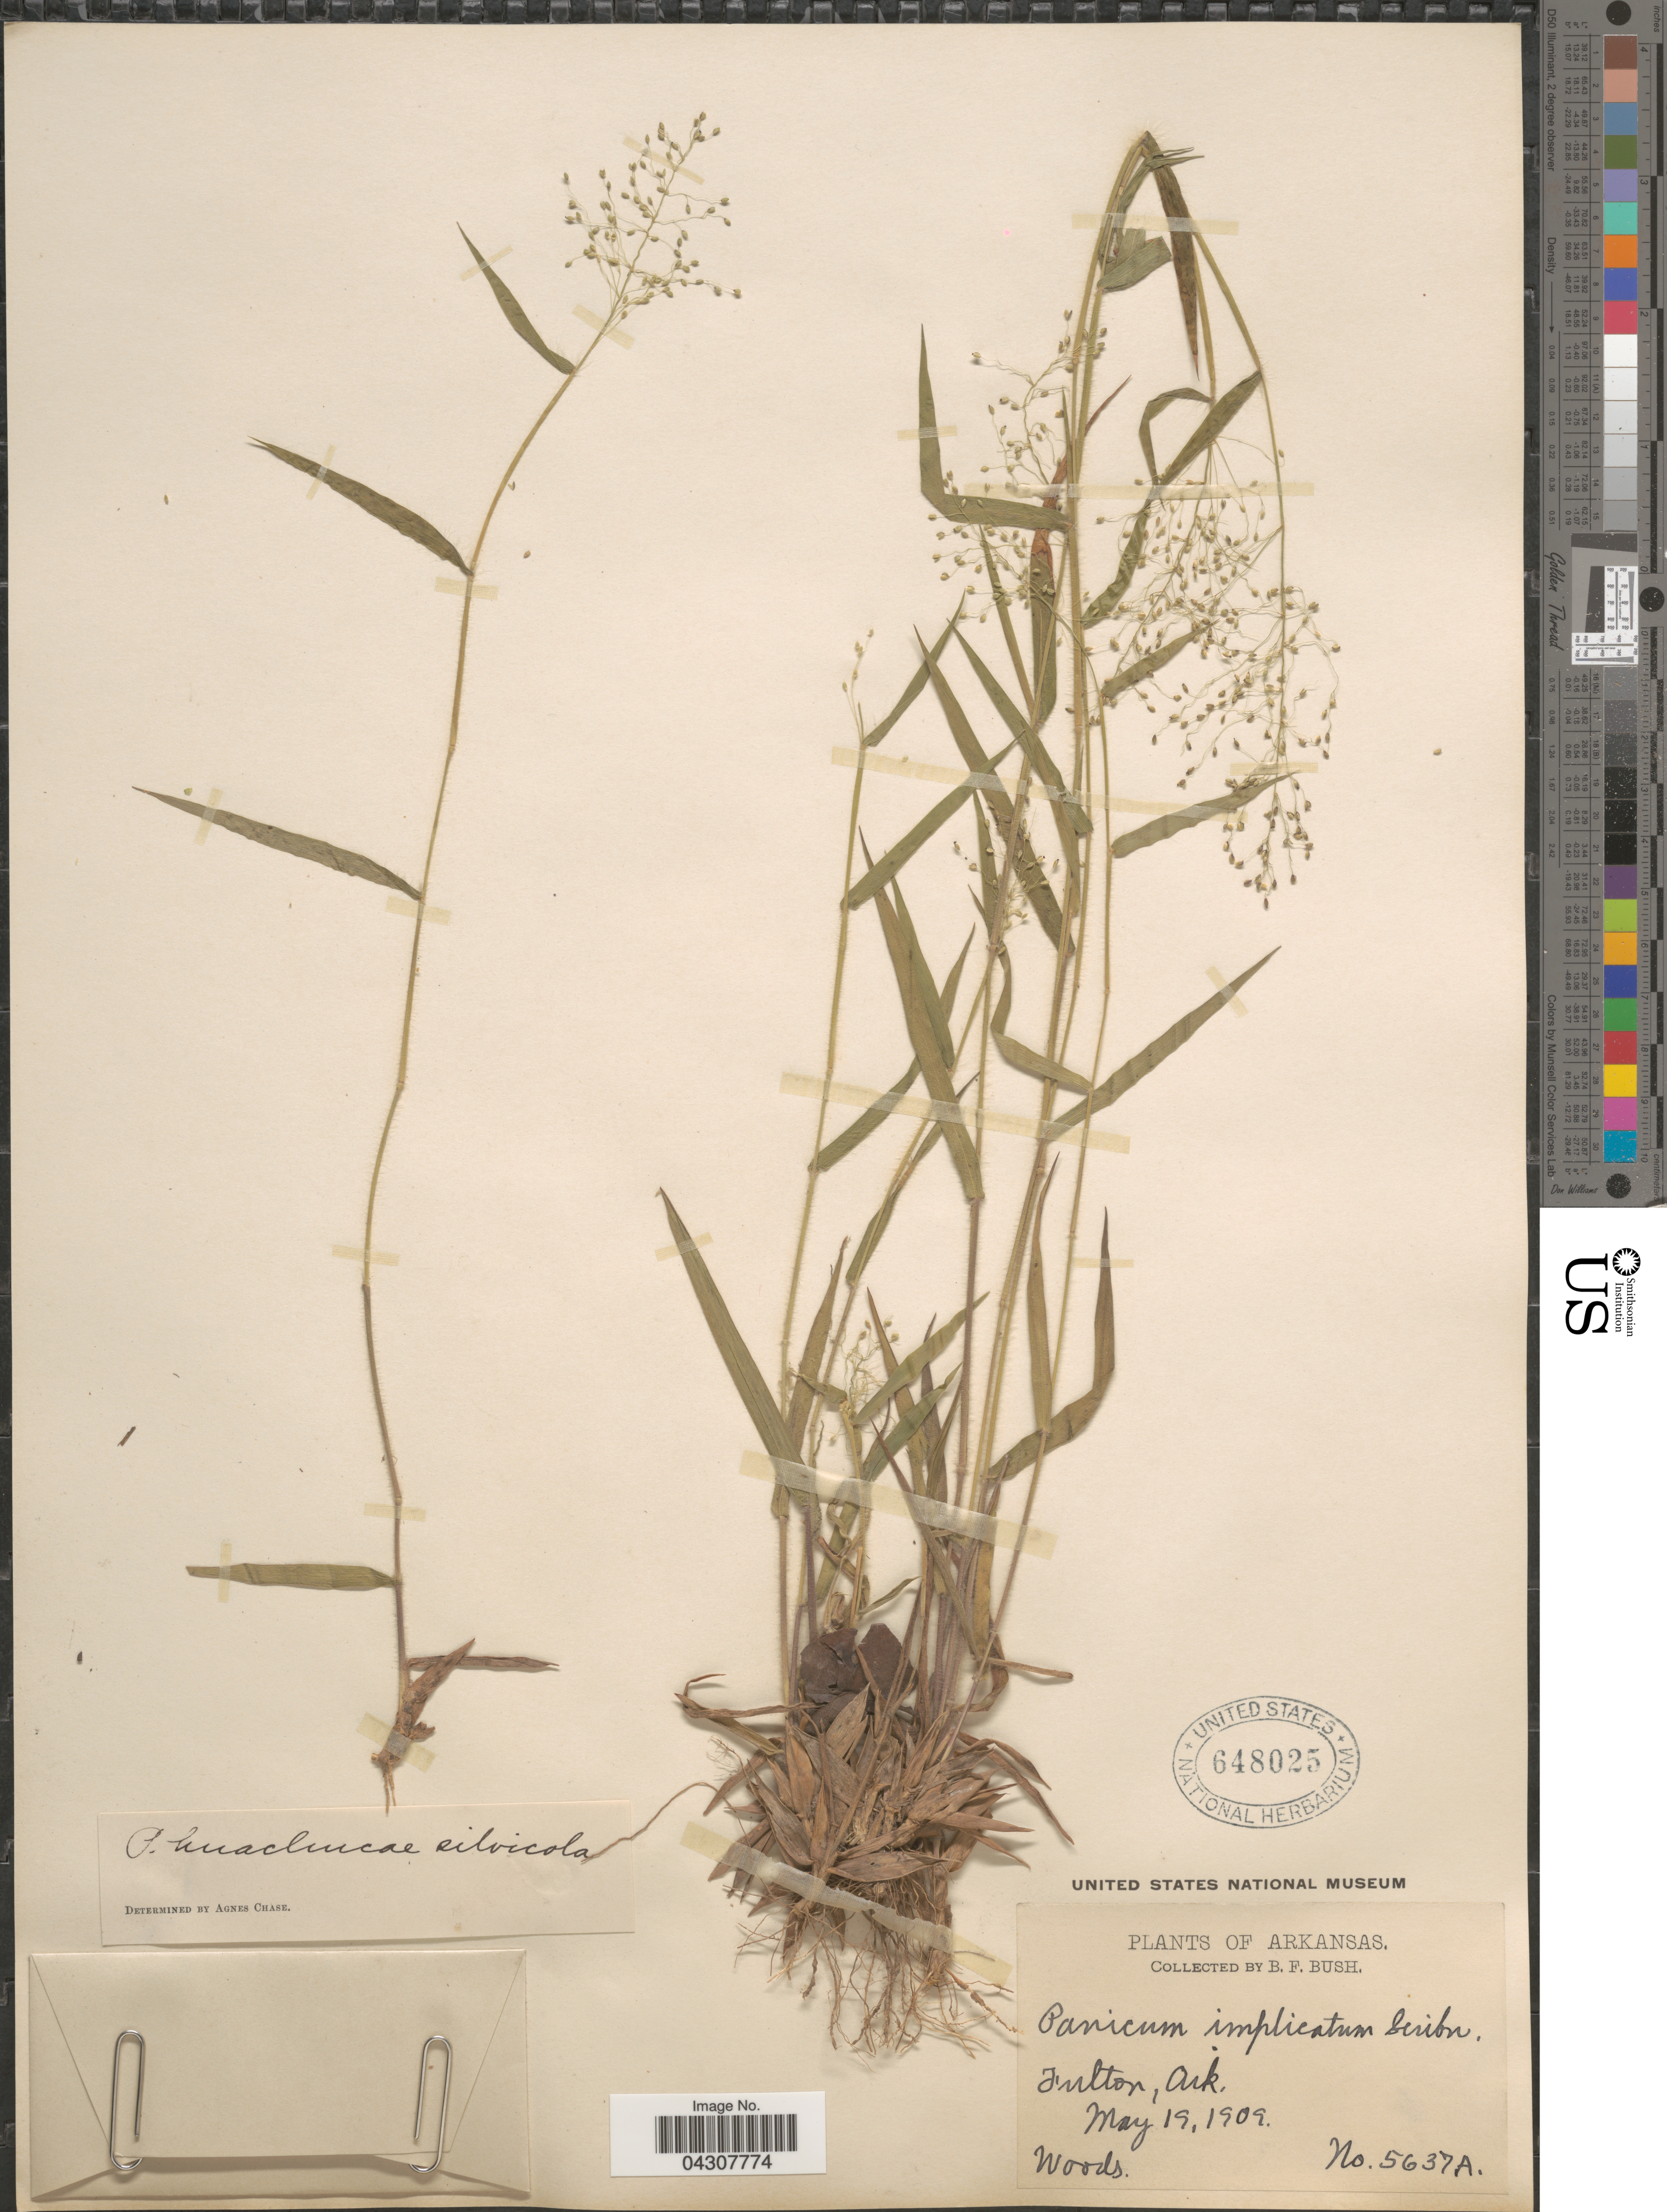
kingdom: Plantae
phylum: Tracheophyta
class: Liliopsida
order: Poales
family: Poaceae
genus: Dichanthelium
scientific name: Dichanthelium acuminatum var. acuminatum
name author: (Sw.) Gould & C.A. Clark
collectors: B. F. Bush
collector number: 5637A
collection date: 1909-05-19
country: United States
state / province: Arkansas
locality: Fulton.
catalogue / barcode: US 648025